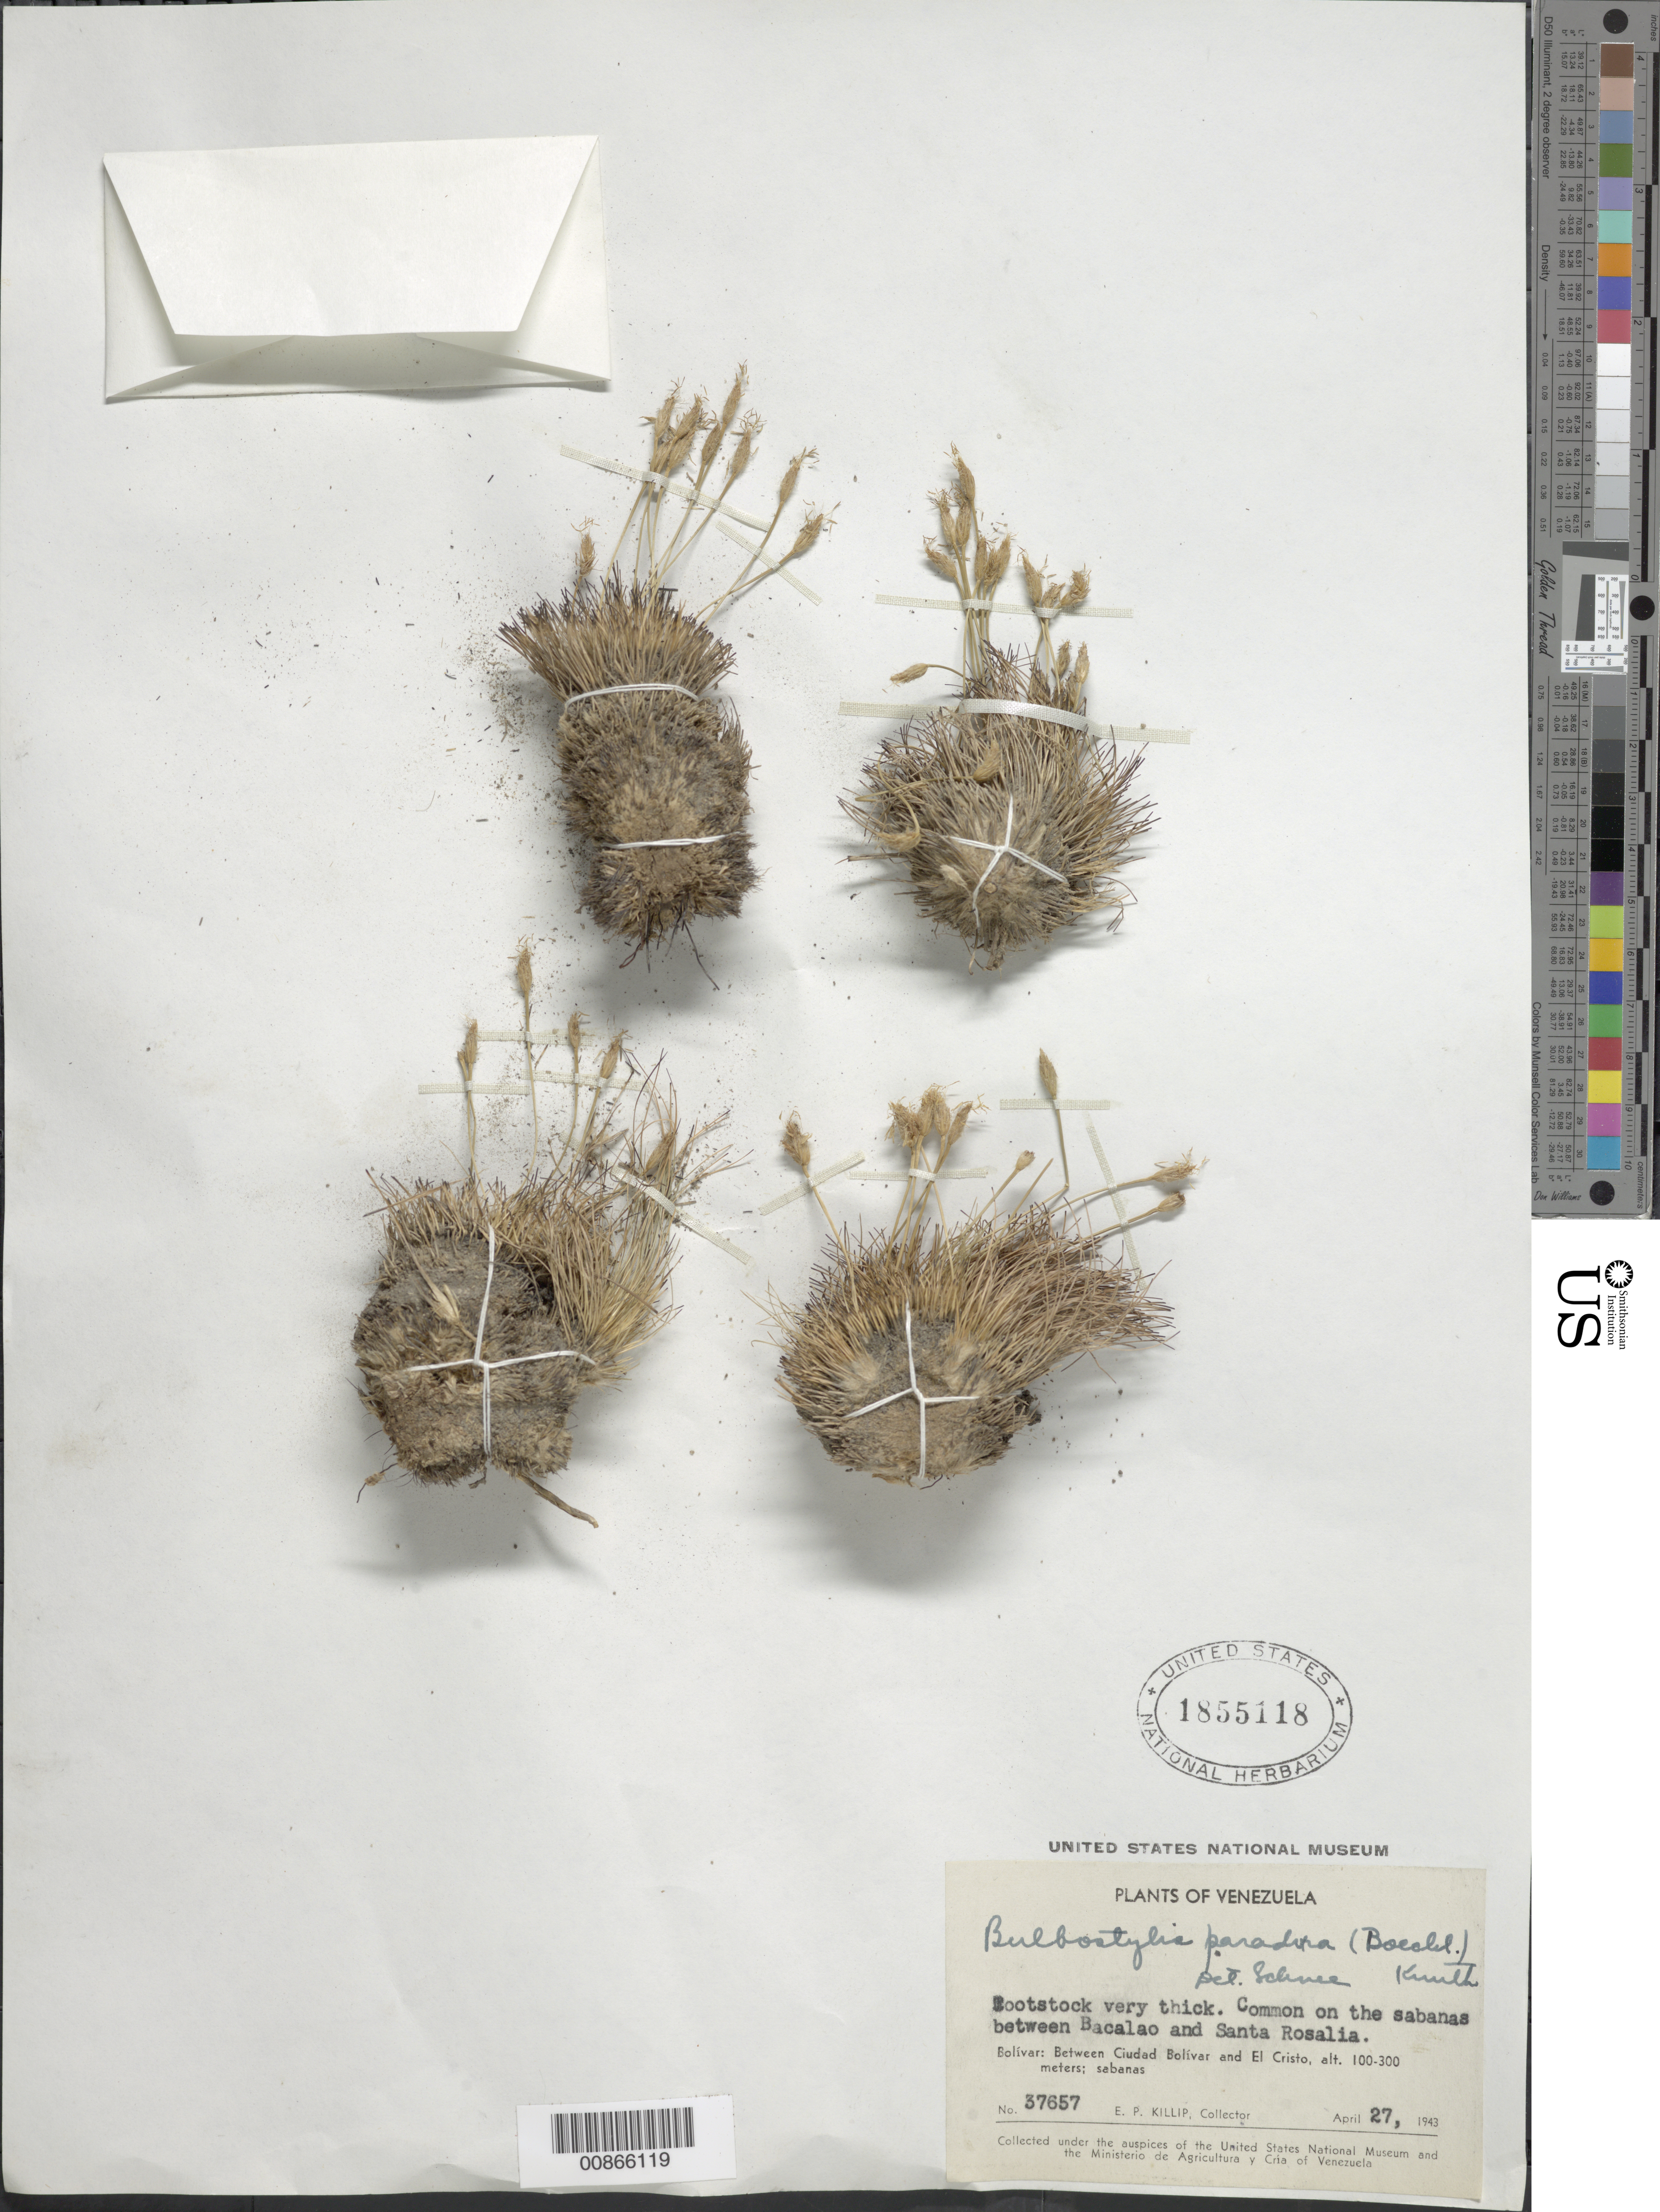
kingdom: Plantae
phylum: Tracheophyta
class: Liliopsida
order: Poales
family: Cyperaceae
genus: Bulbostylis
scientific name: Bulbostylis paradoxa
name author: (Spreng.) Lindm.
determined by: Schnee, Ludwig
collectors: E. P. Killip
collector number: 37657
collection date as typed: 27-Apr-43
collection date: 1943-04-27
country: Venezuela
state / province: Bolívar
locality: Ciudad Bolívar to El Cristo, between Bacalao and Santa Rosalia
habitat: Savannas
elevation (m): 100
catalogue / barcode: US 1855118